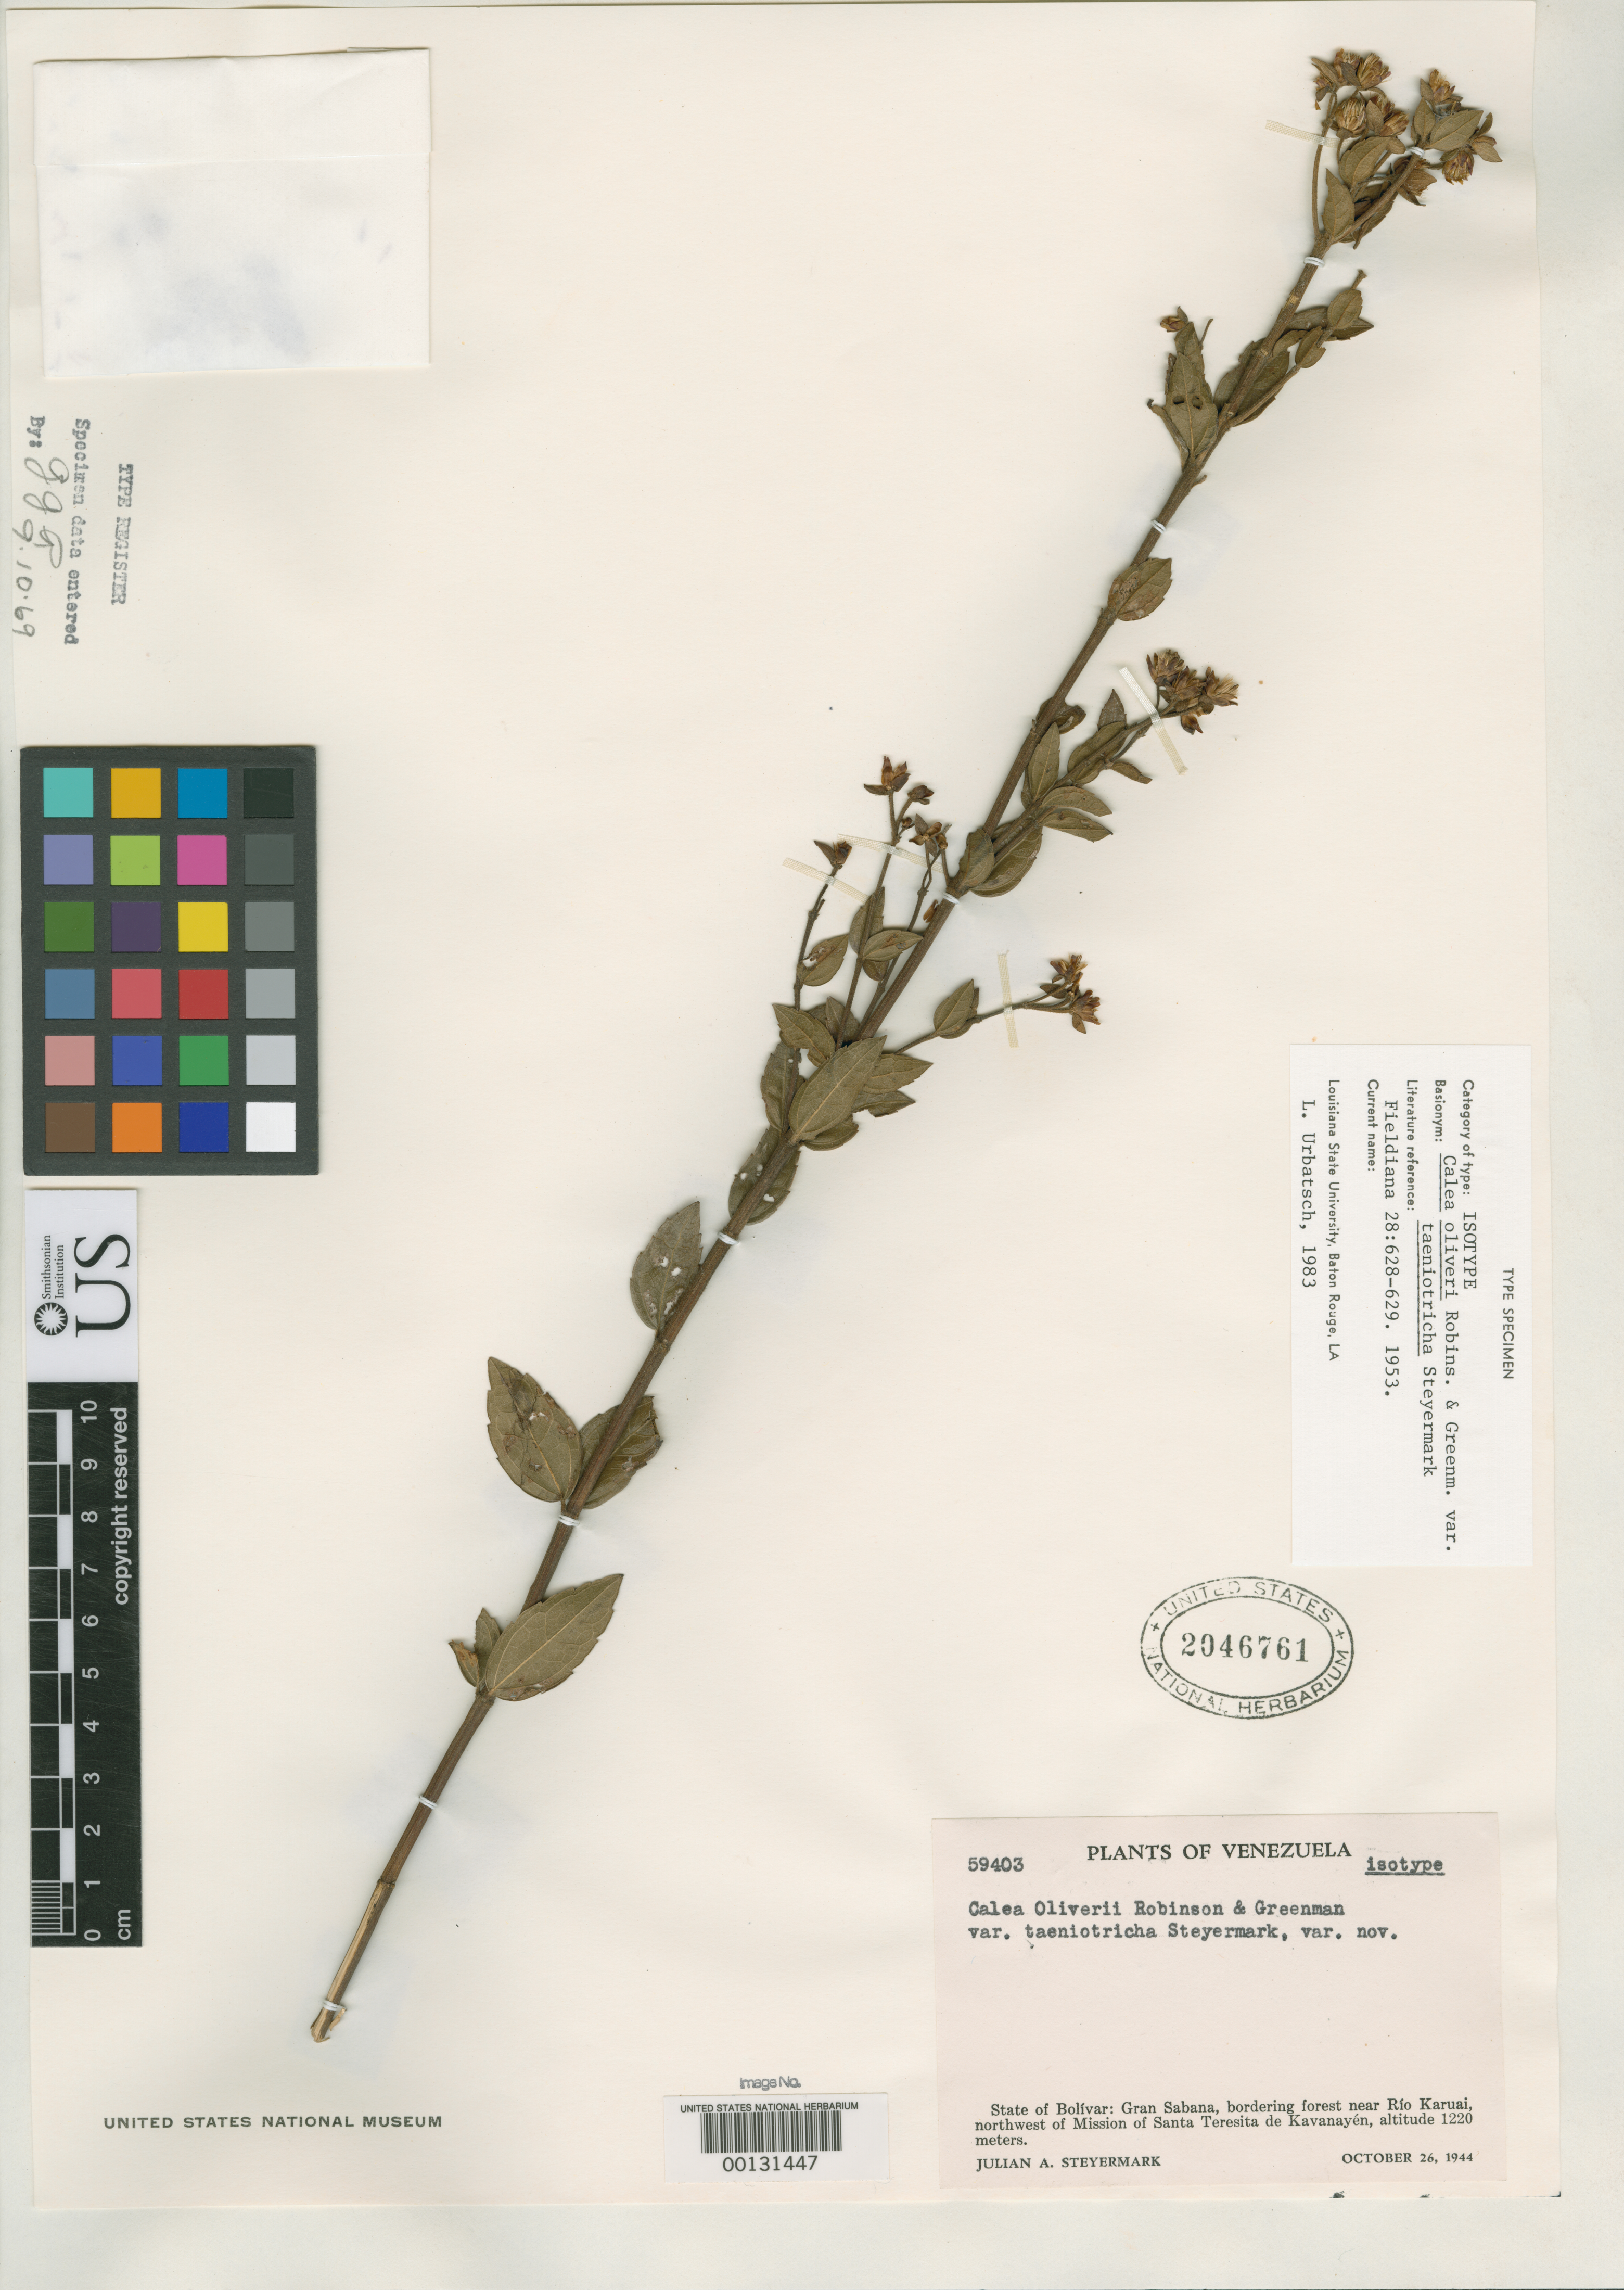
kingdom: Plantae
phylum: Tracheophyta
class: Magnoliopsida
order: Asterales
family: Asteraceae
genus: Calea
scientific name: Calea oliverii var. taeniotricha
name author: Steyerm.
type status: Isotype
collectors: J. Steyermark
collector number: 59403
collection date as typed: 26 Oct 1944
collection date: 1944-10-26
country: Venezuela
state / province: Bolivar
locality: Near Rio Karuai, NW Mission of Santa Teresita de Kavanayen.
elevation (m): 1200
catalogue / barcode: US 2046761